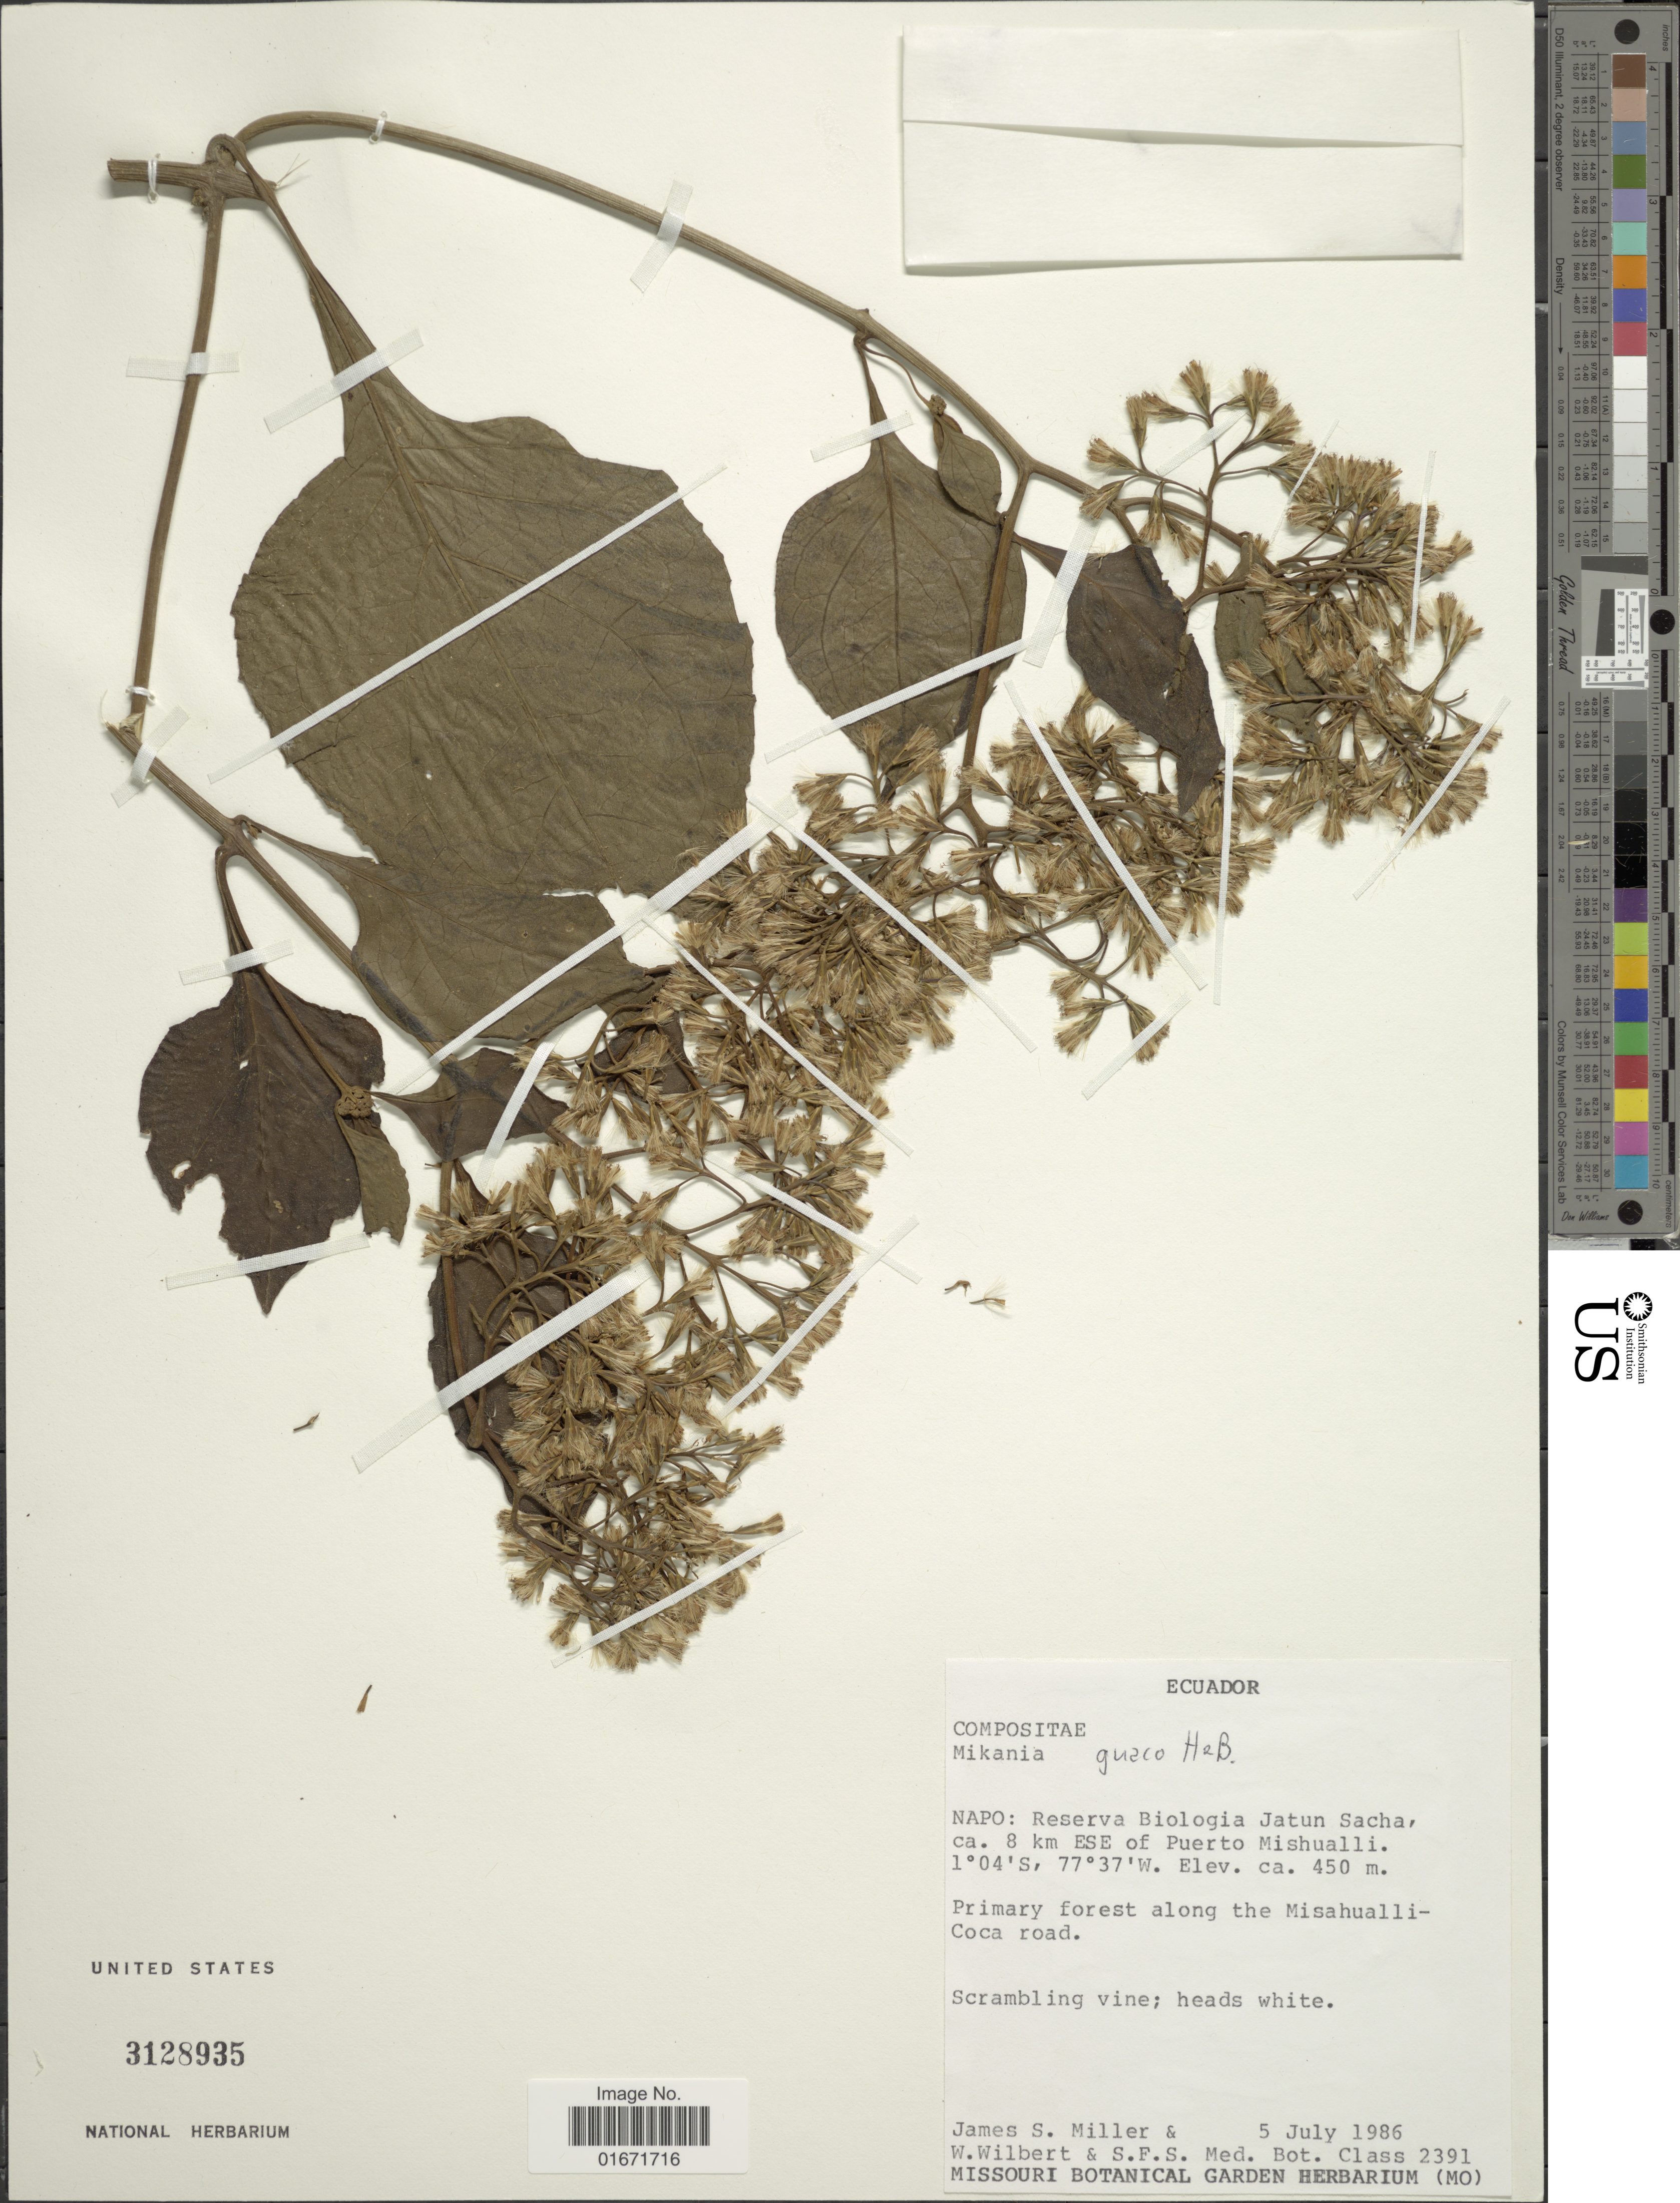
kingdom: Plantae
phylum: Tracheophyta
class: Magnoliopsida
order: Asterales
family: Asteraceae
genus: Mikania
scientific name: Mikania guaco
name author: Humb. & Bonpl.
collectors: J. S. Miller & W. Wilbert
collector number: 2391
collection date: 1986-07-05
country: Ecuador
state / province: Napo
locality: Napo: Reserva Biologia Jatun Sacha, ca. 8 km ESE of Puerto Mishualli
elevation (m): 450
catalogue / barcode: US 3128935